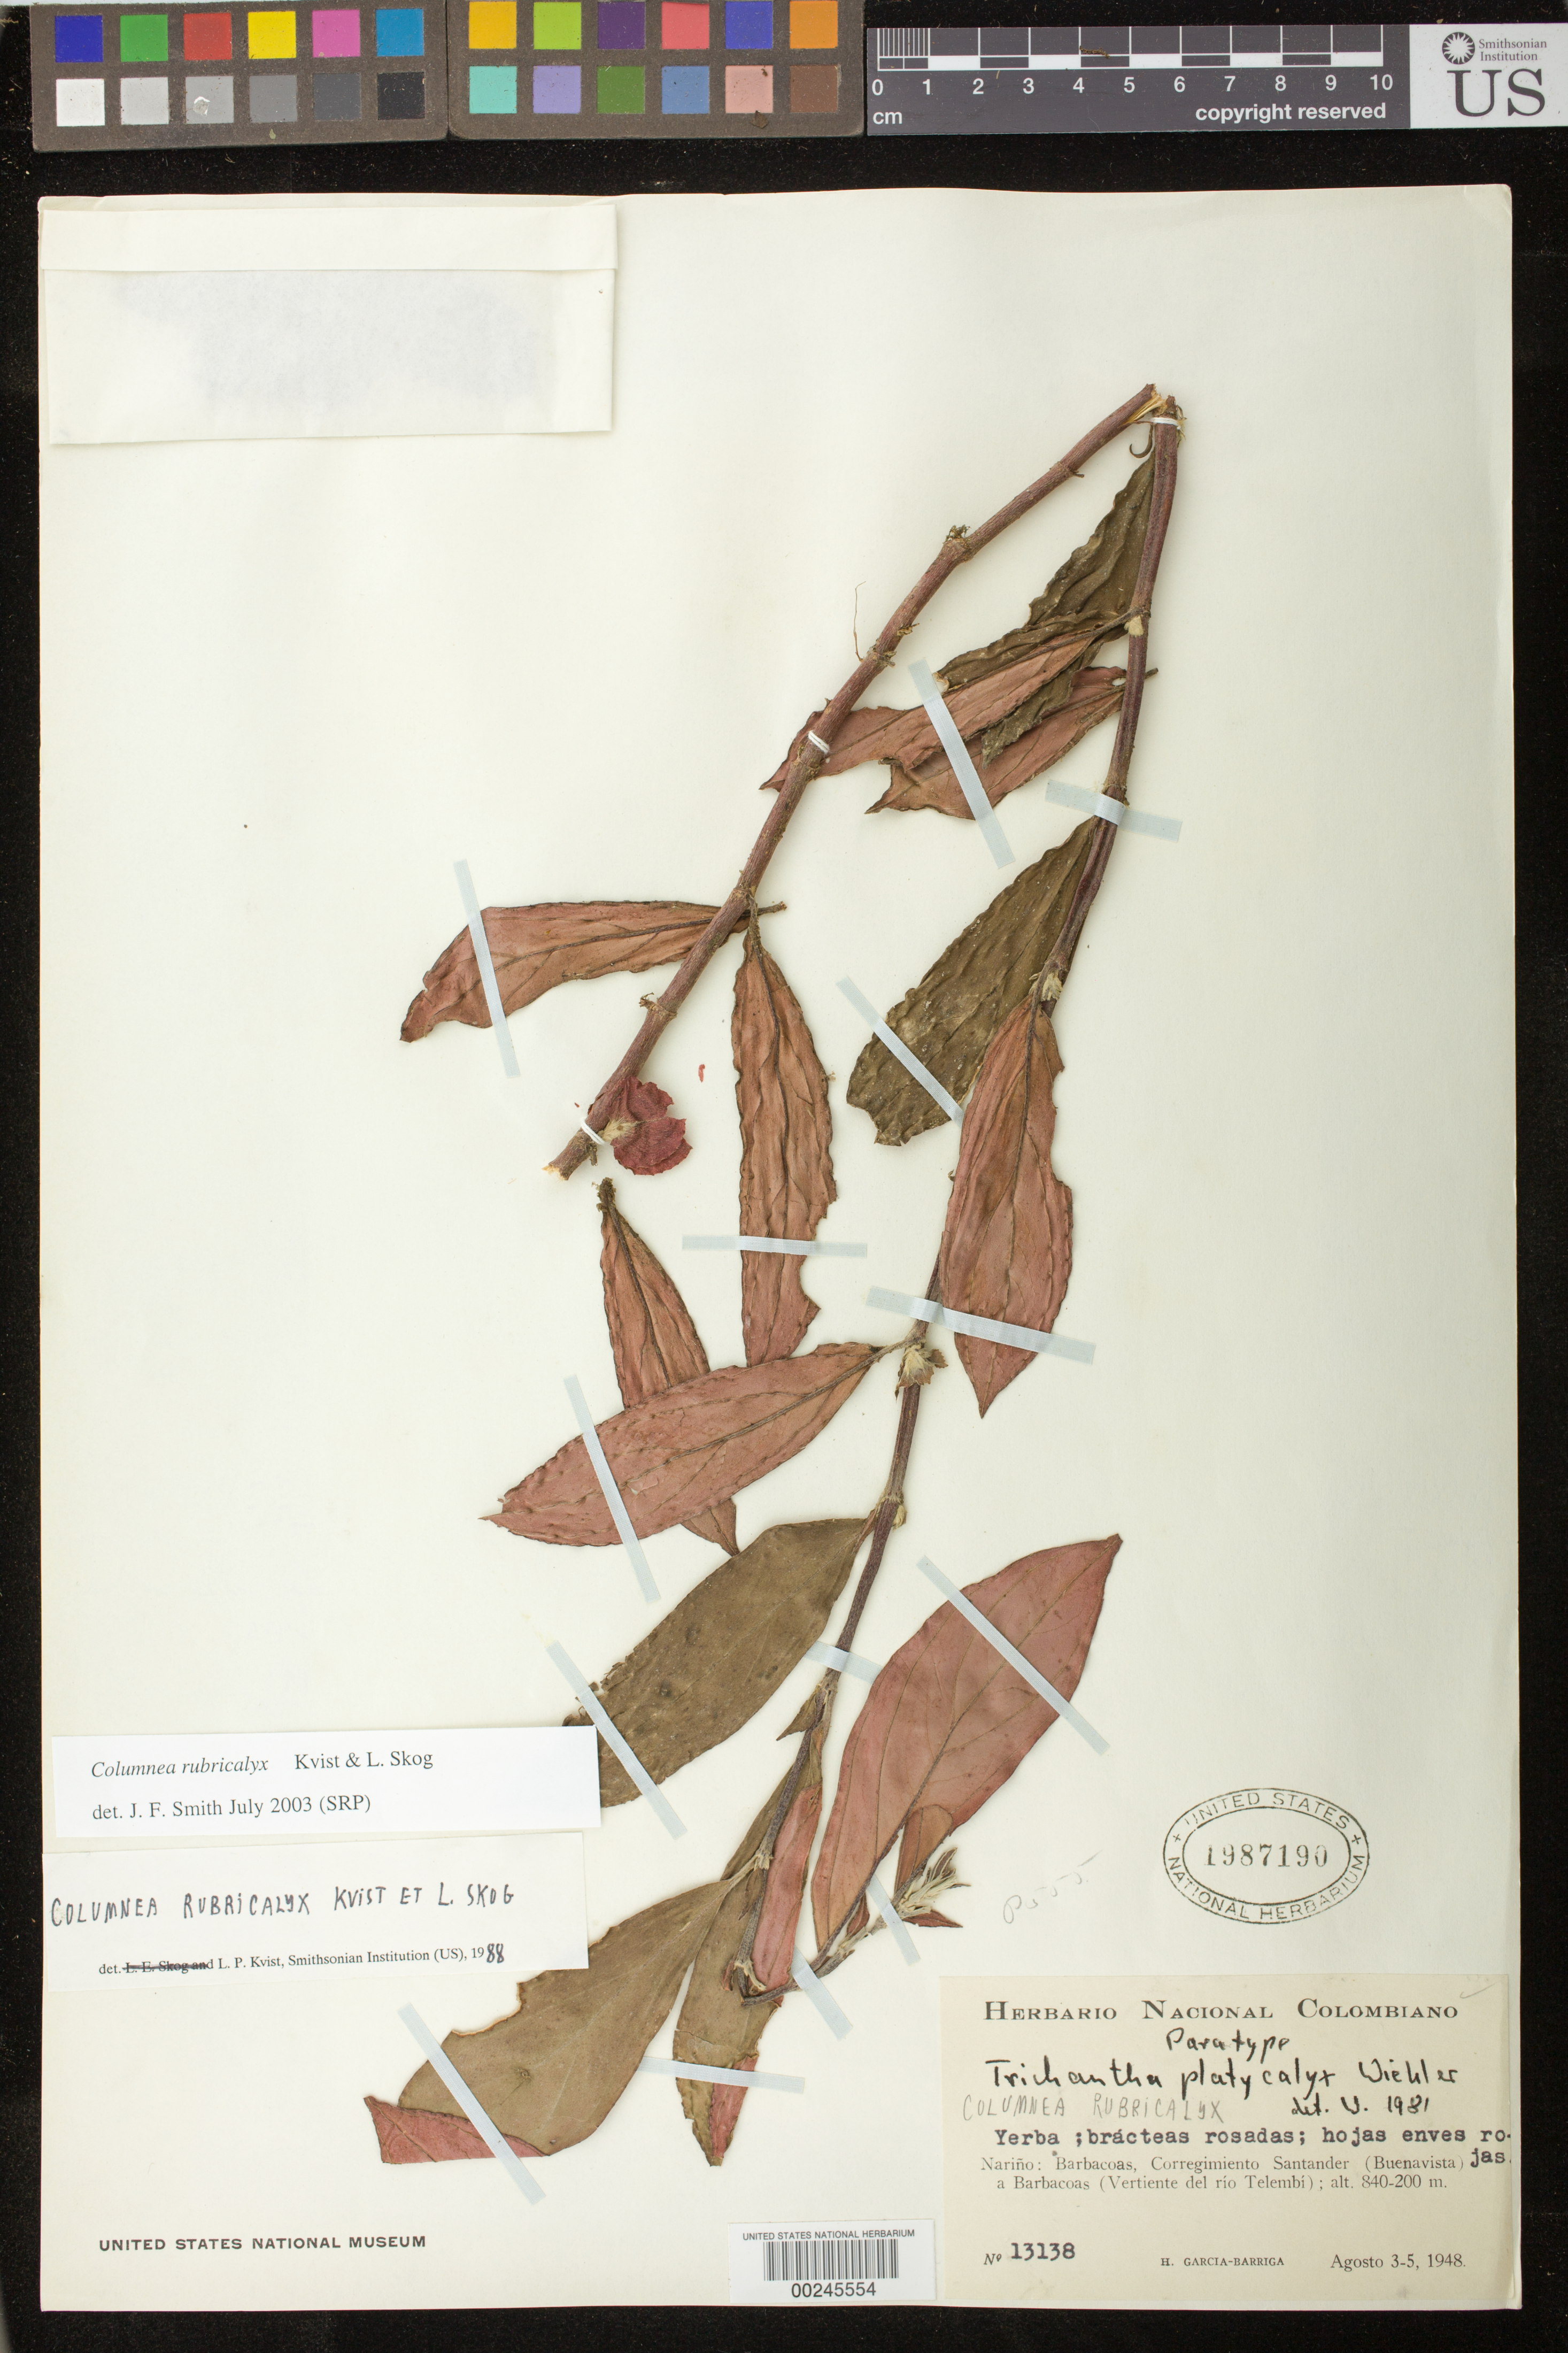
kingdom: Plantae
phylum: Tracheophyta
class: Magnoliopsida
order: Lamiales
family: Gesneriaceae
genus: Columnea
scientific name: Columnea rubricalyx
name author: L.P. Kvist & L.E. Skog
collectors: H. García Barriga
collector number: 13138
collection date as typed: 3-5 Aug 1948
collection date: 1948-08-03/1948-08-05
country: Colombia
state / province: Nariño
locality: Barbacoas, corregimiento Santander (Buenavista) to Barbacoas (slope of Rio Telembi)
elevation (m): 200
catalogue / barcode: US 1987190